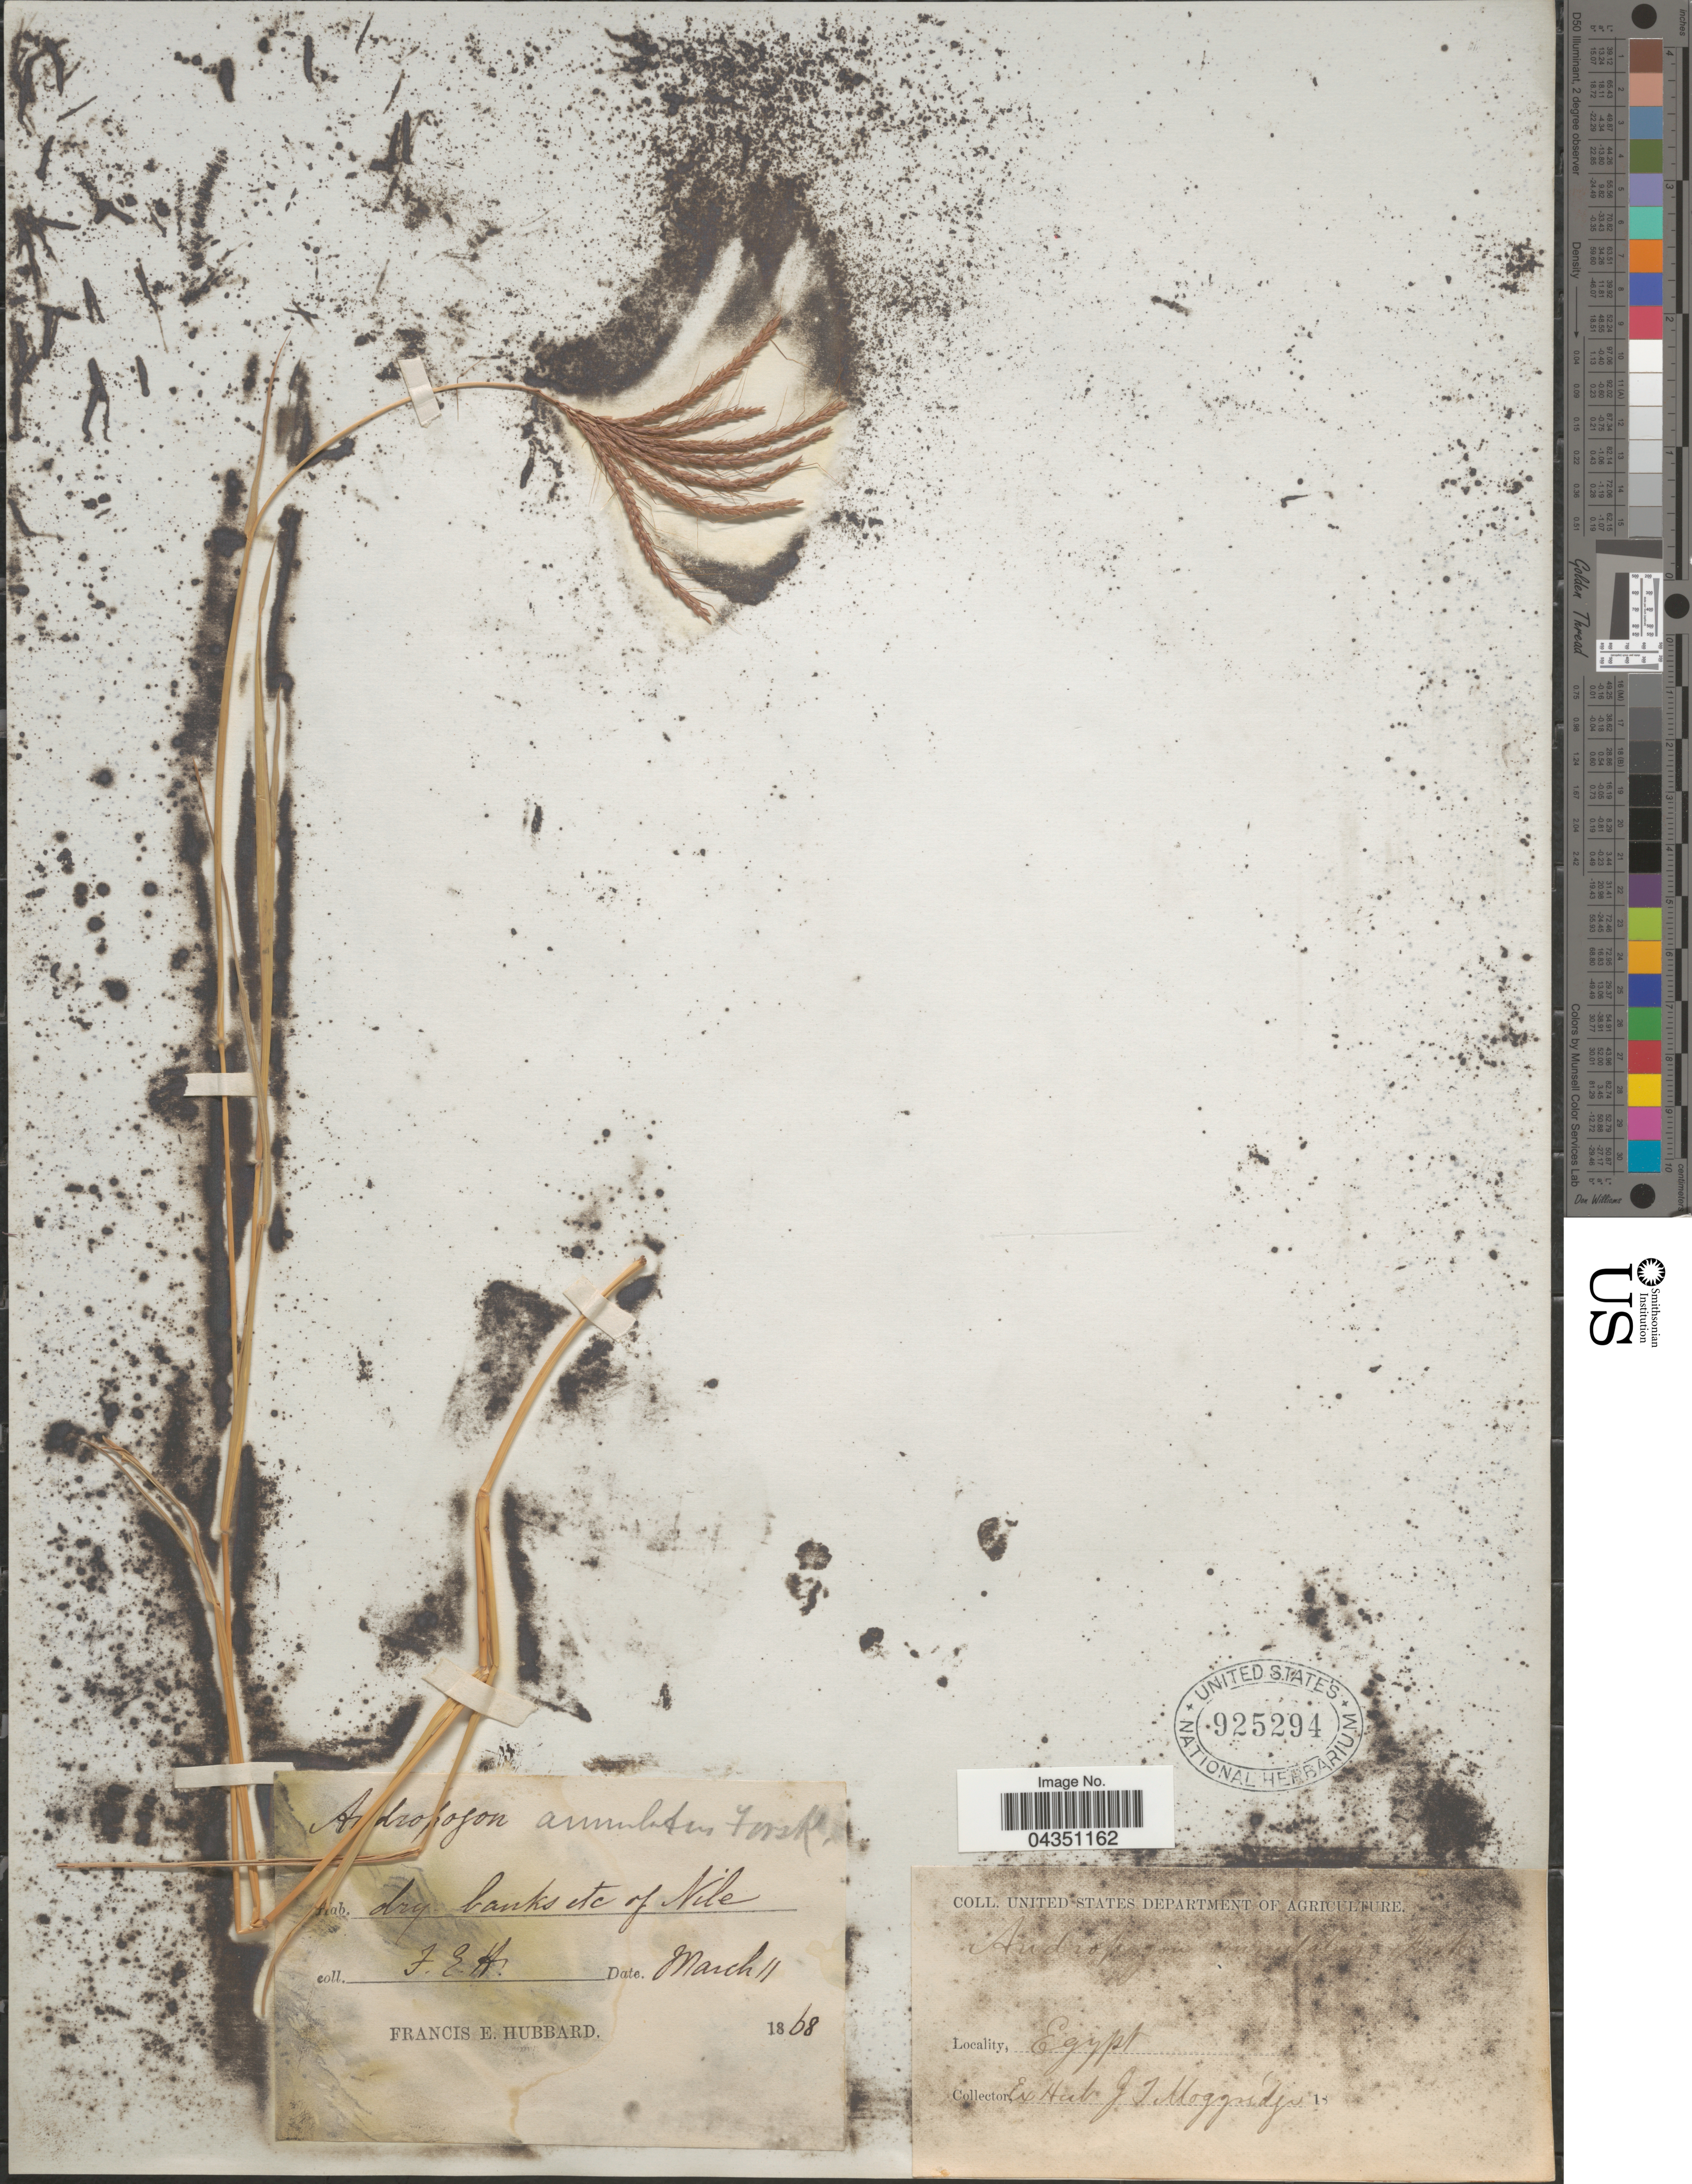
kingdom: Plantae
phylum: Tracheophyta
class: Liliopsida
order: Poales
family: Poaceae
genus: Dichanthium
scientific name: Dichanthium annulatum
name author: (Forssk.) Stapf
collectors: F. E. Hubbard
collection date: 1868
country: Egypt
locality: Dry banks etc of Nile.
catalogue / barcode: US 925294